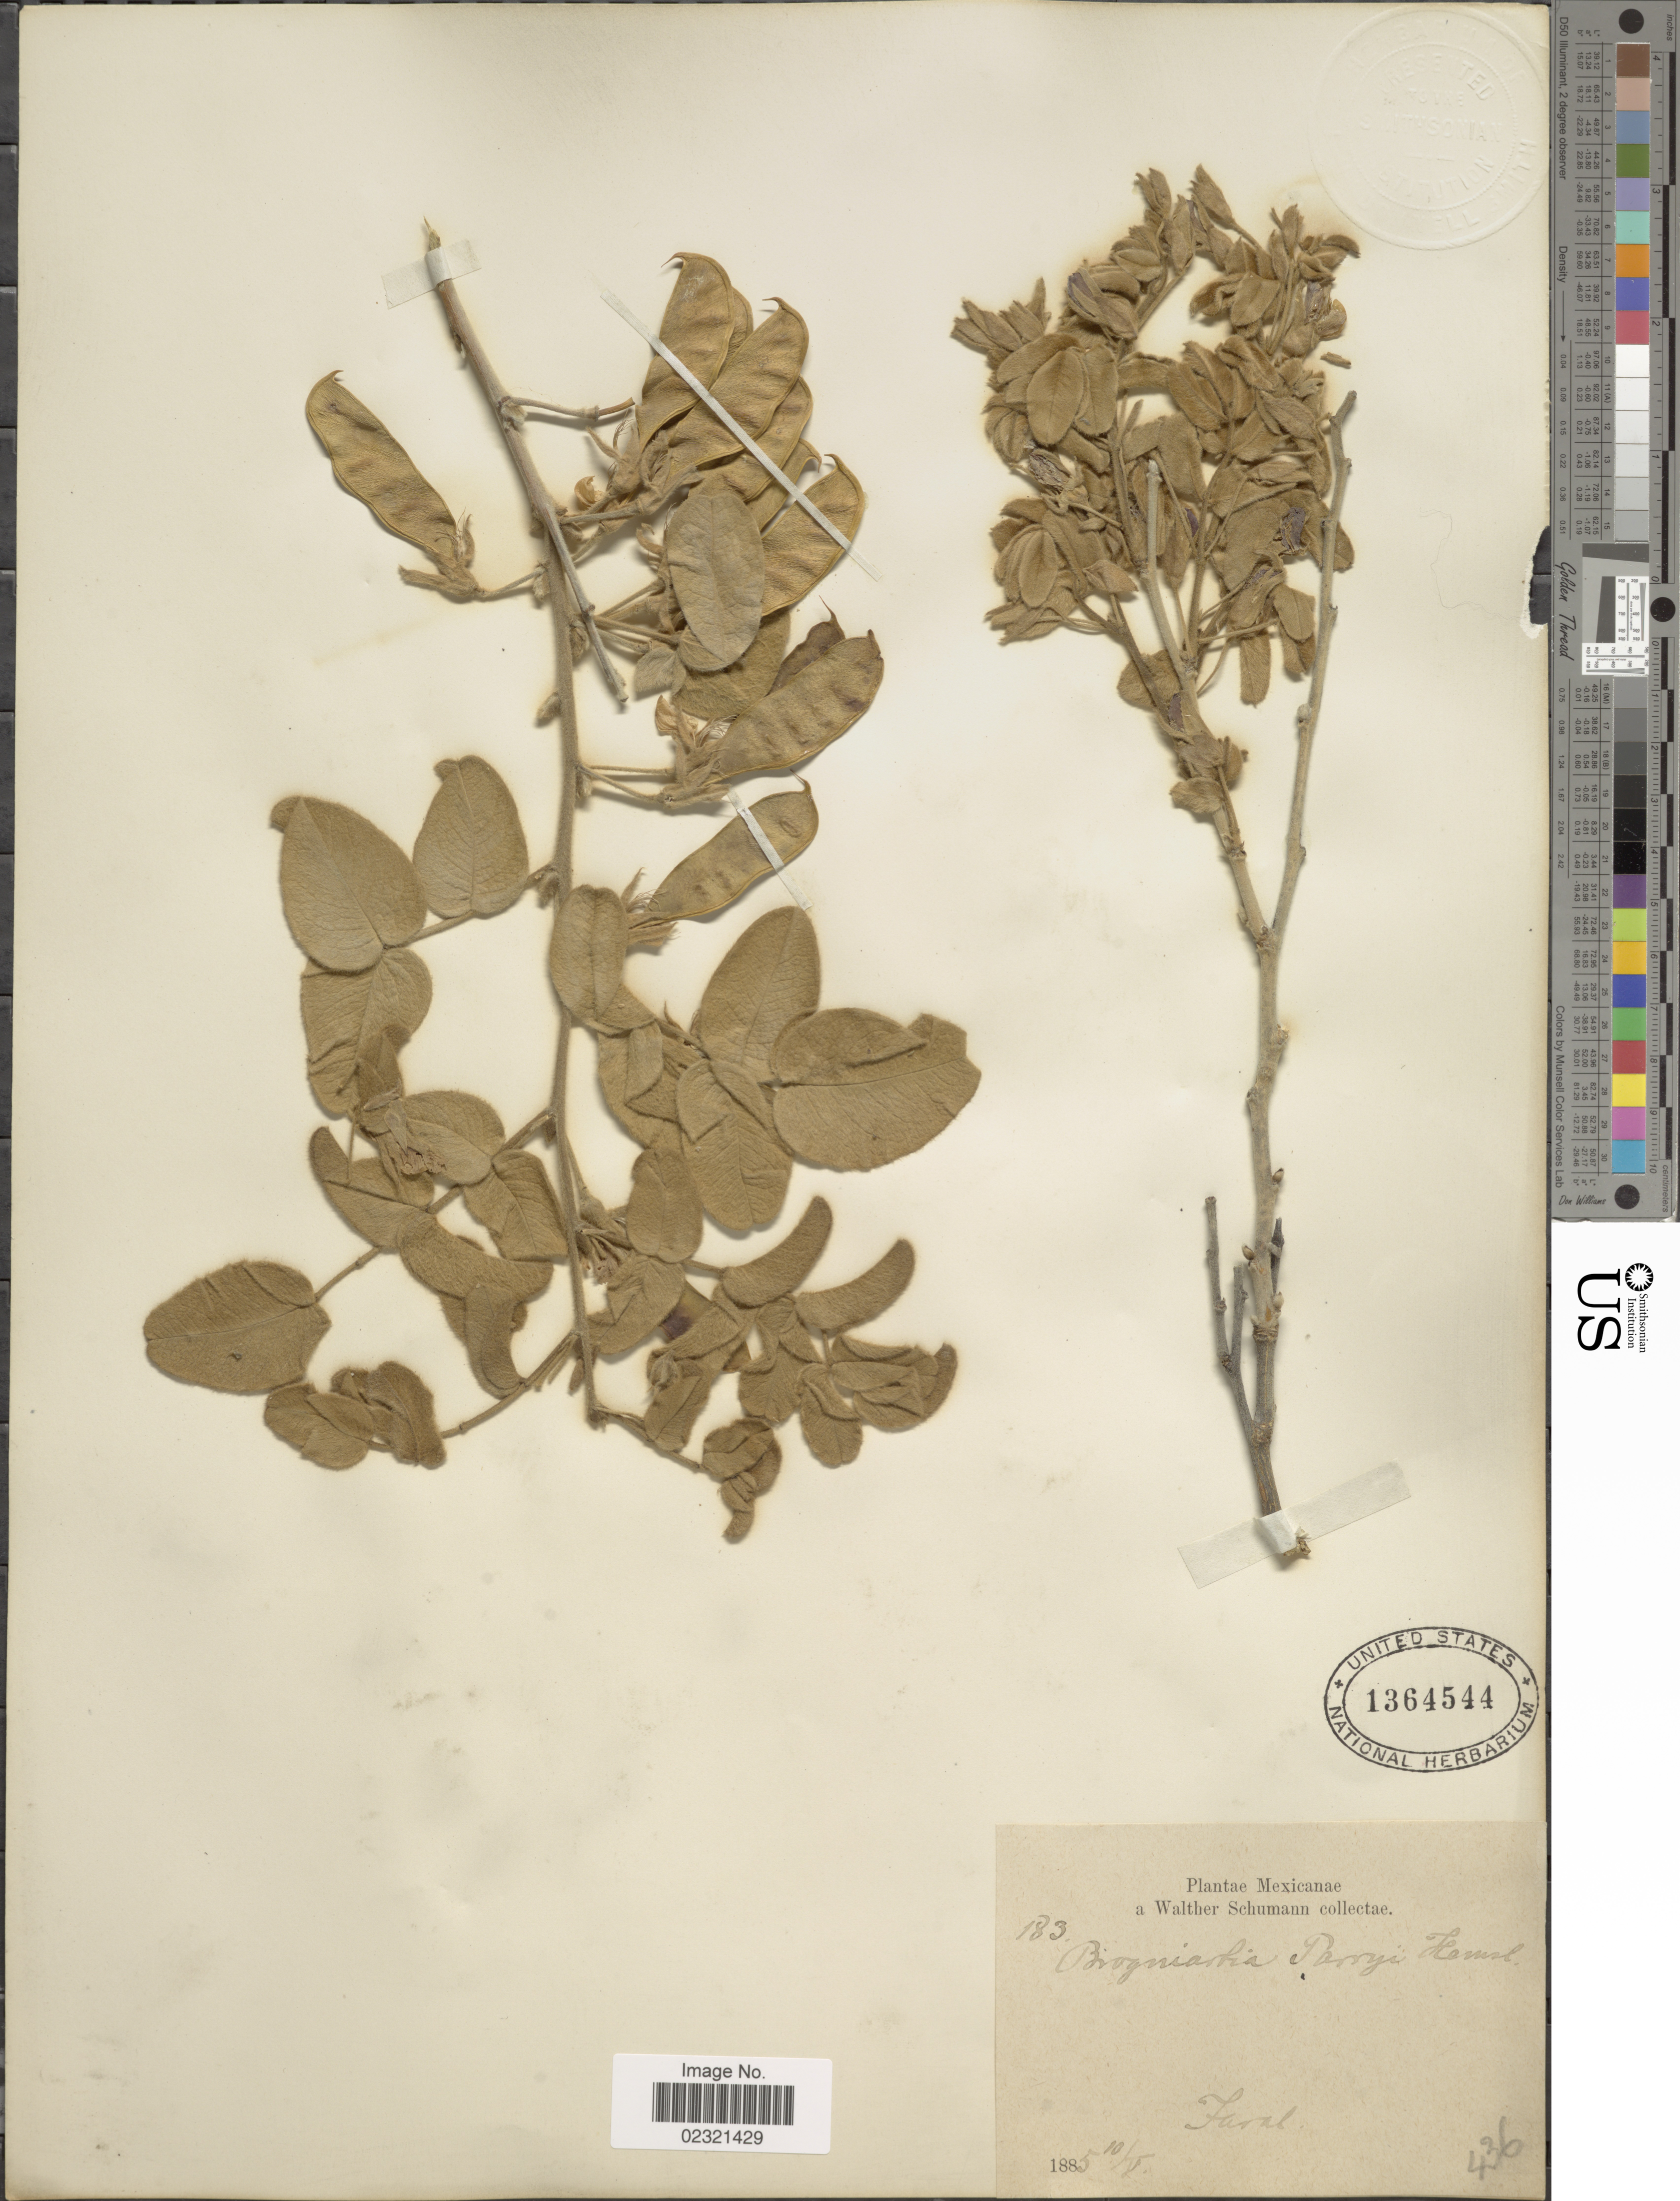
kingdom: Plantae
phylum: Tracheophyta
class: Magnoliopsida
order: Fabales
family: Fabaceae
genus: Brongniartia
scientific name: Brongniartia parryi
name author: Hemsl.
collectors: W. Schumann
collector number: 183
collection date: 1885-05-10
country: Mexico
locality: Mexicanae. Faral.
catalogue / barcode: US 1364544